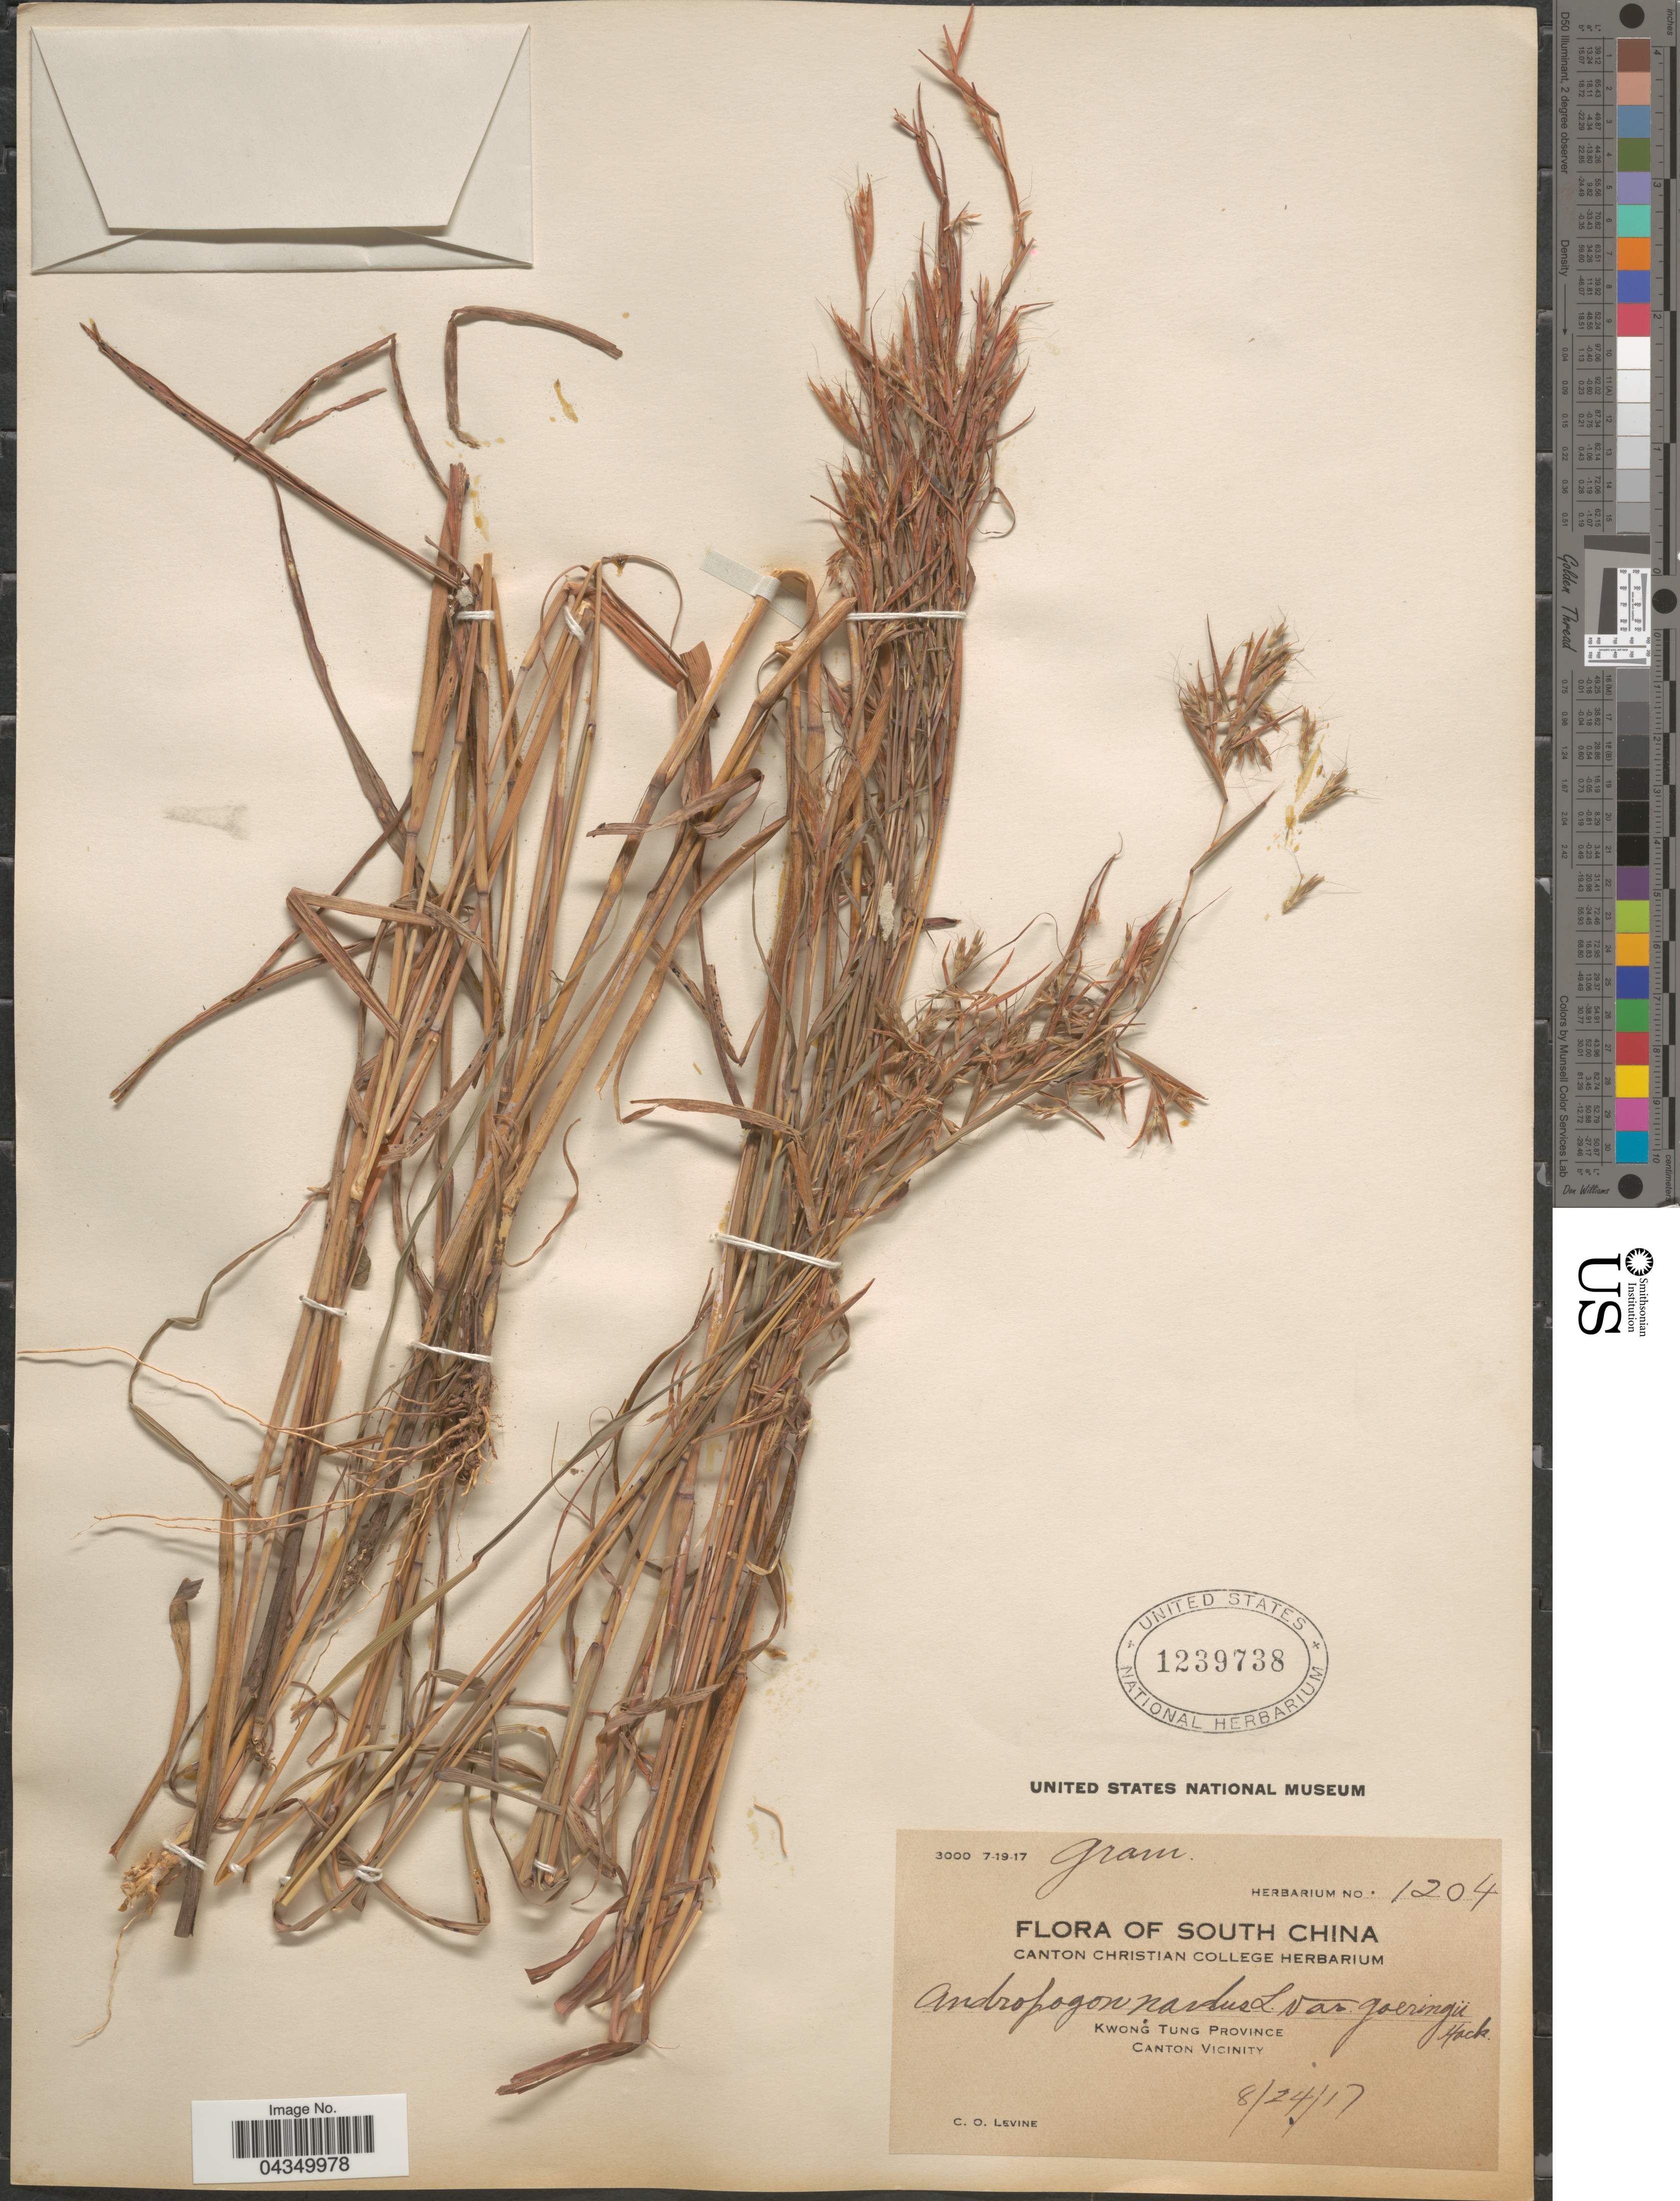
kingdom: Plantae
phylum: Tracheophyta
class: Liliopsida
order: Poales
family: Poaceae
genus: Cymbopogon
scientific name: Cymbopogon mekongensis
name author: A. Camus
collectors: C. O. Levine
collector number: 1204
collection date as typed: Transcribed d/m/y: 24/8/17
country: China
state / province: Guangdong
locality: South China. Kwong Tung Province. Canton Vicinity.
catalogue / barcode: US 1239738